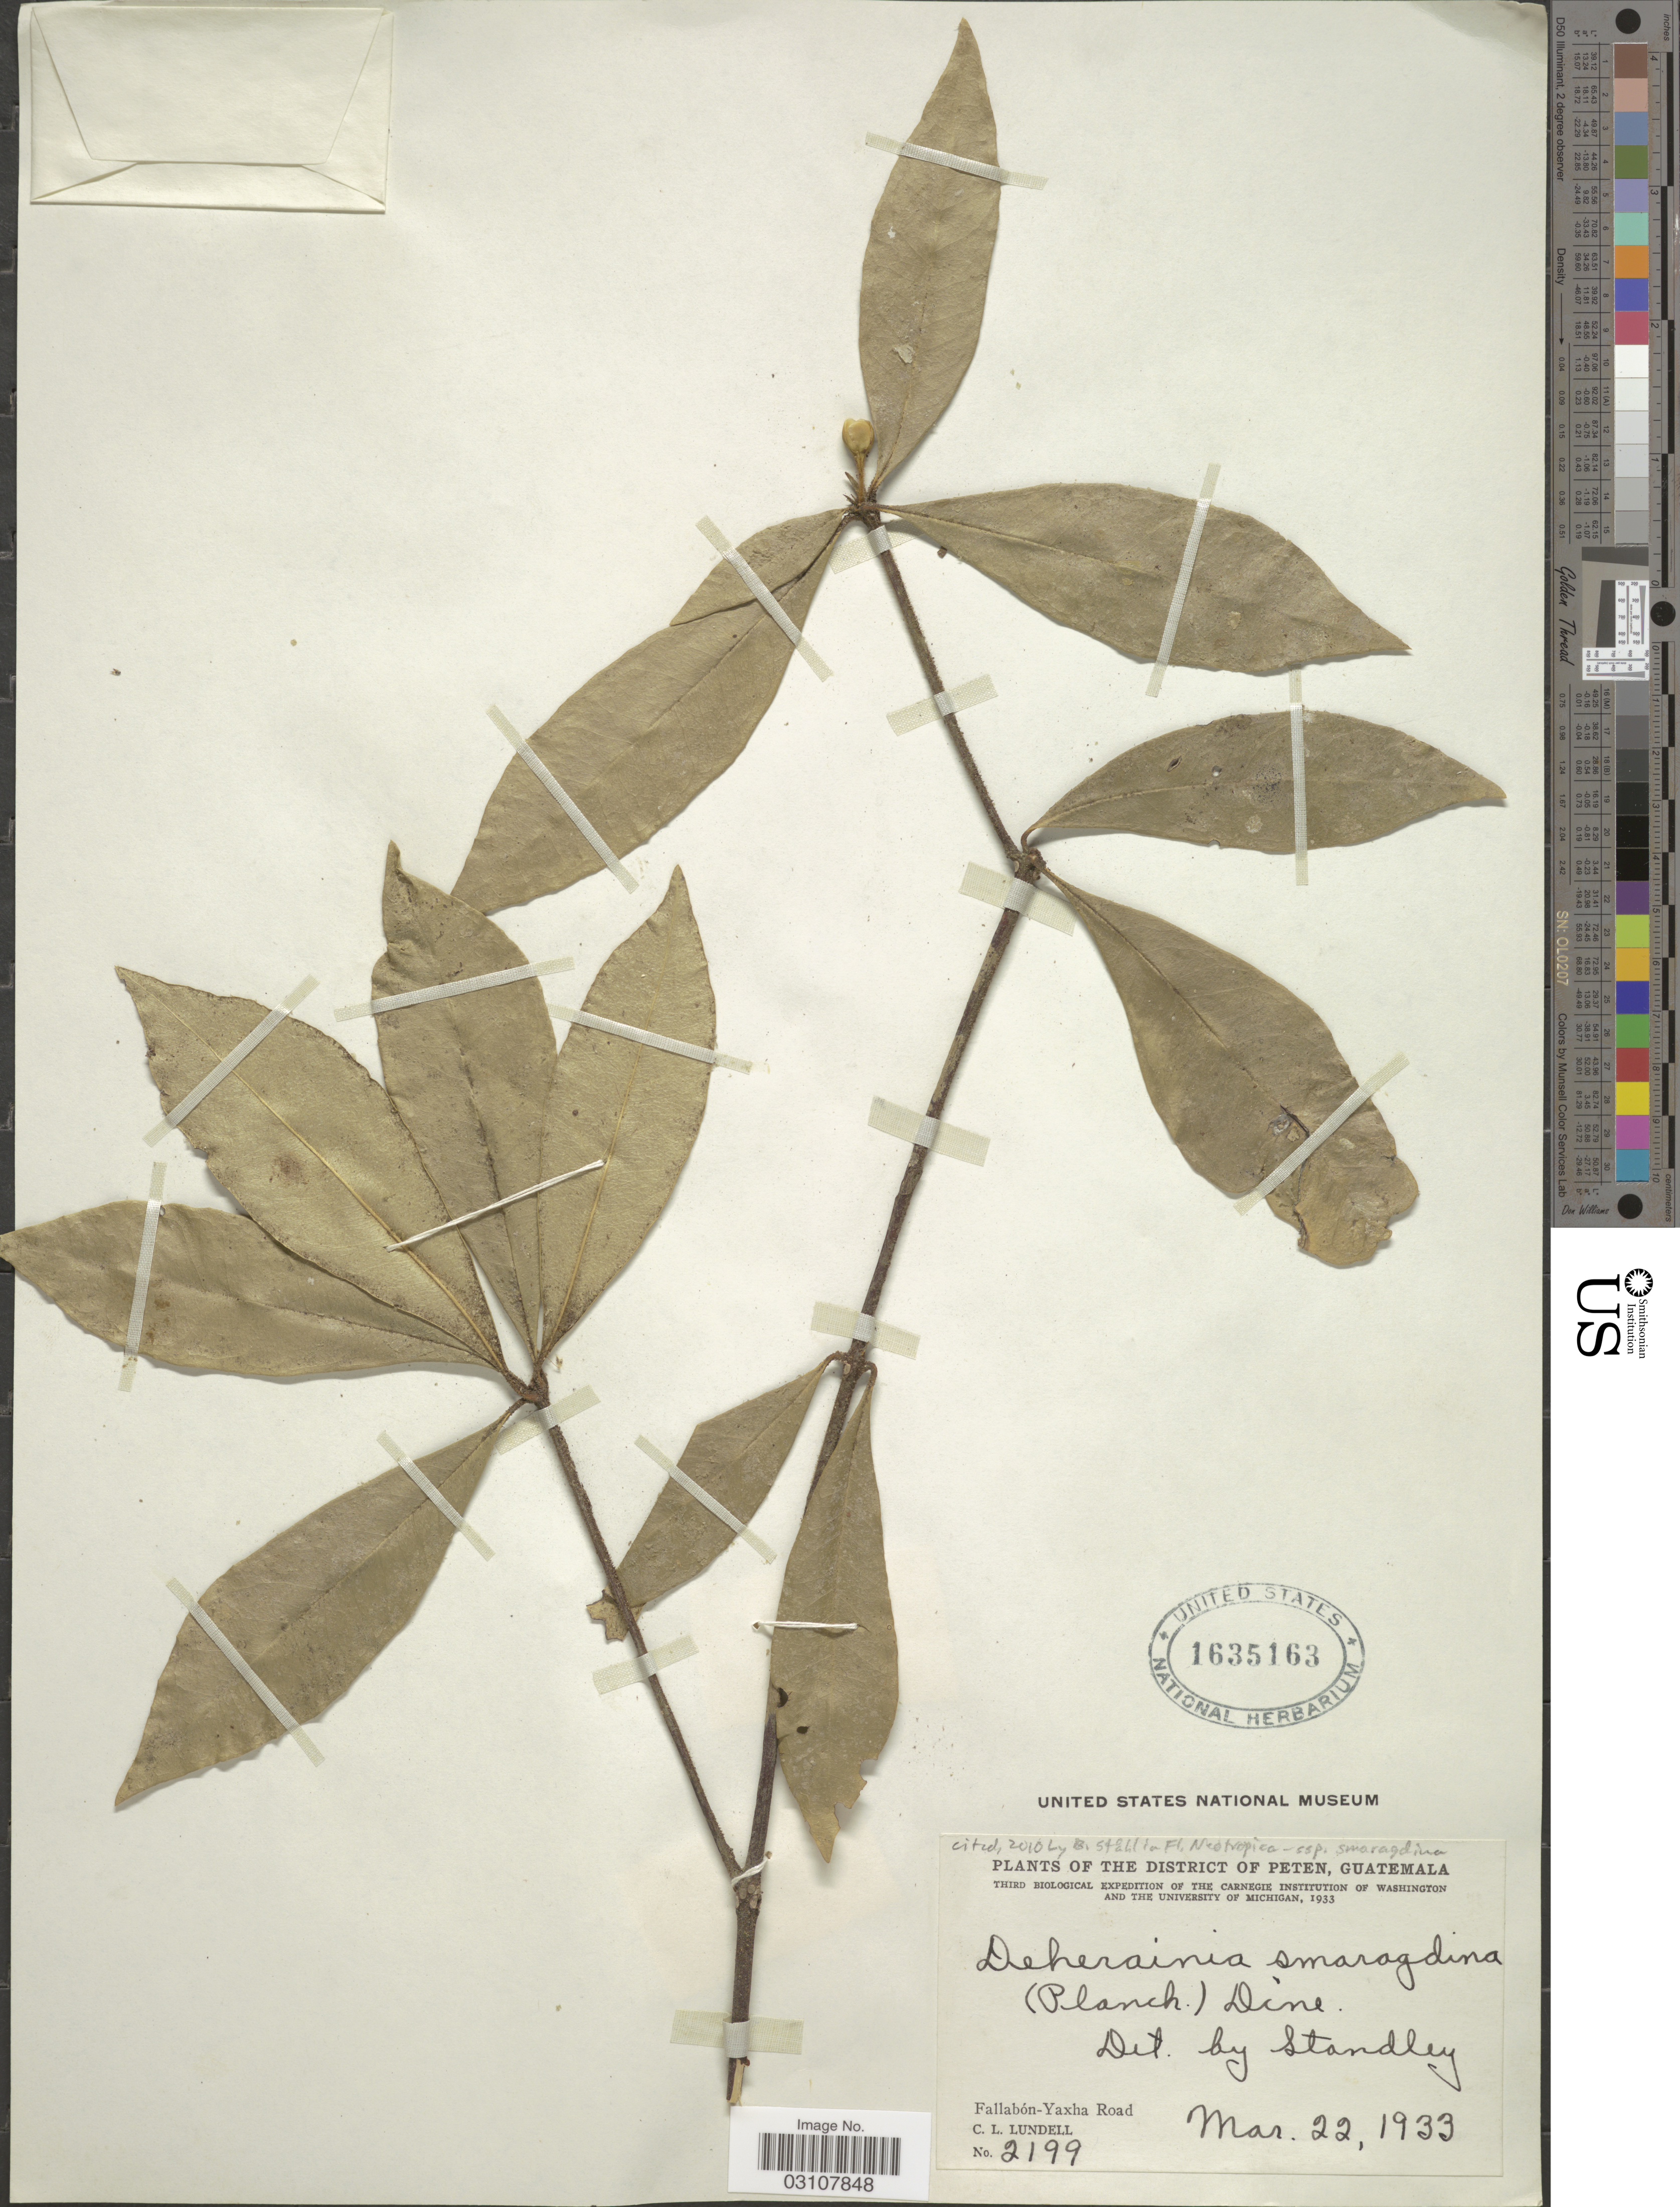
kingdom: Plantae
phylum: Tracheophyta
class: Magnoliopsida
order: Ericales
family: Primulaceae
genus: Deherainia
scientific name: Deherainia smaragdina subsp. smaragdina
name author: (Planch. ex Linden) Decne.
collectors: C. L. Lundell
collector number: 2199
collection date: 1933-03-22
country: Guatemala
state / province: El Petén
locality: District of Peten. Fallabón-Yaxha Road.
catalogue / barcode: US 1635163